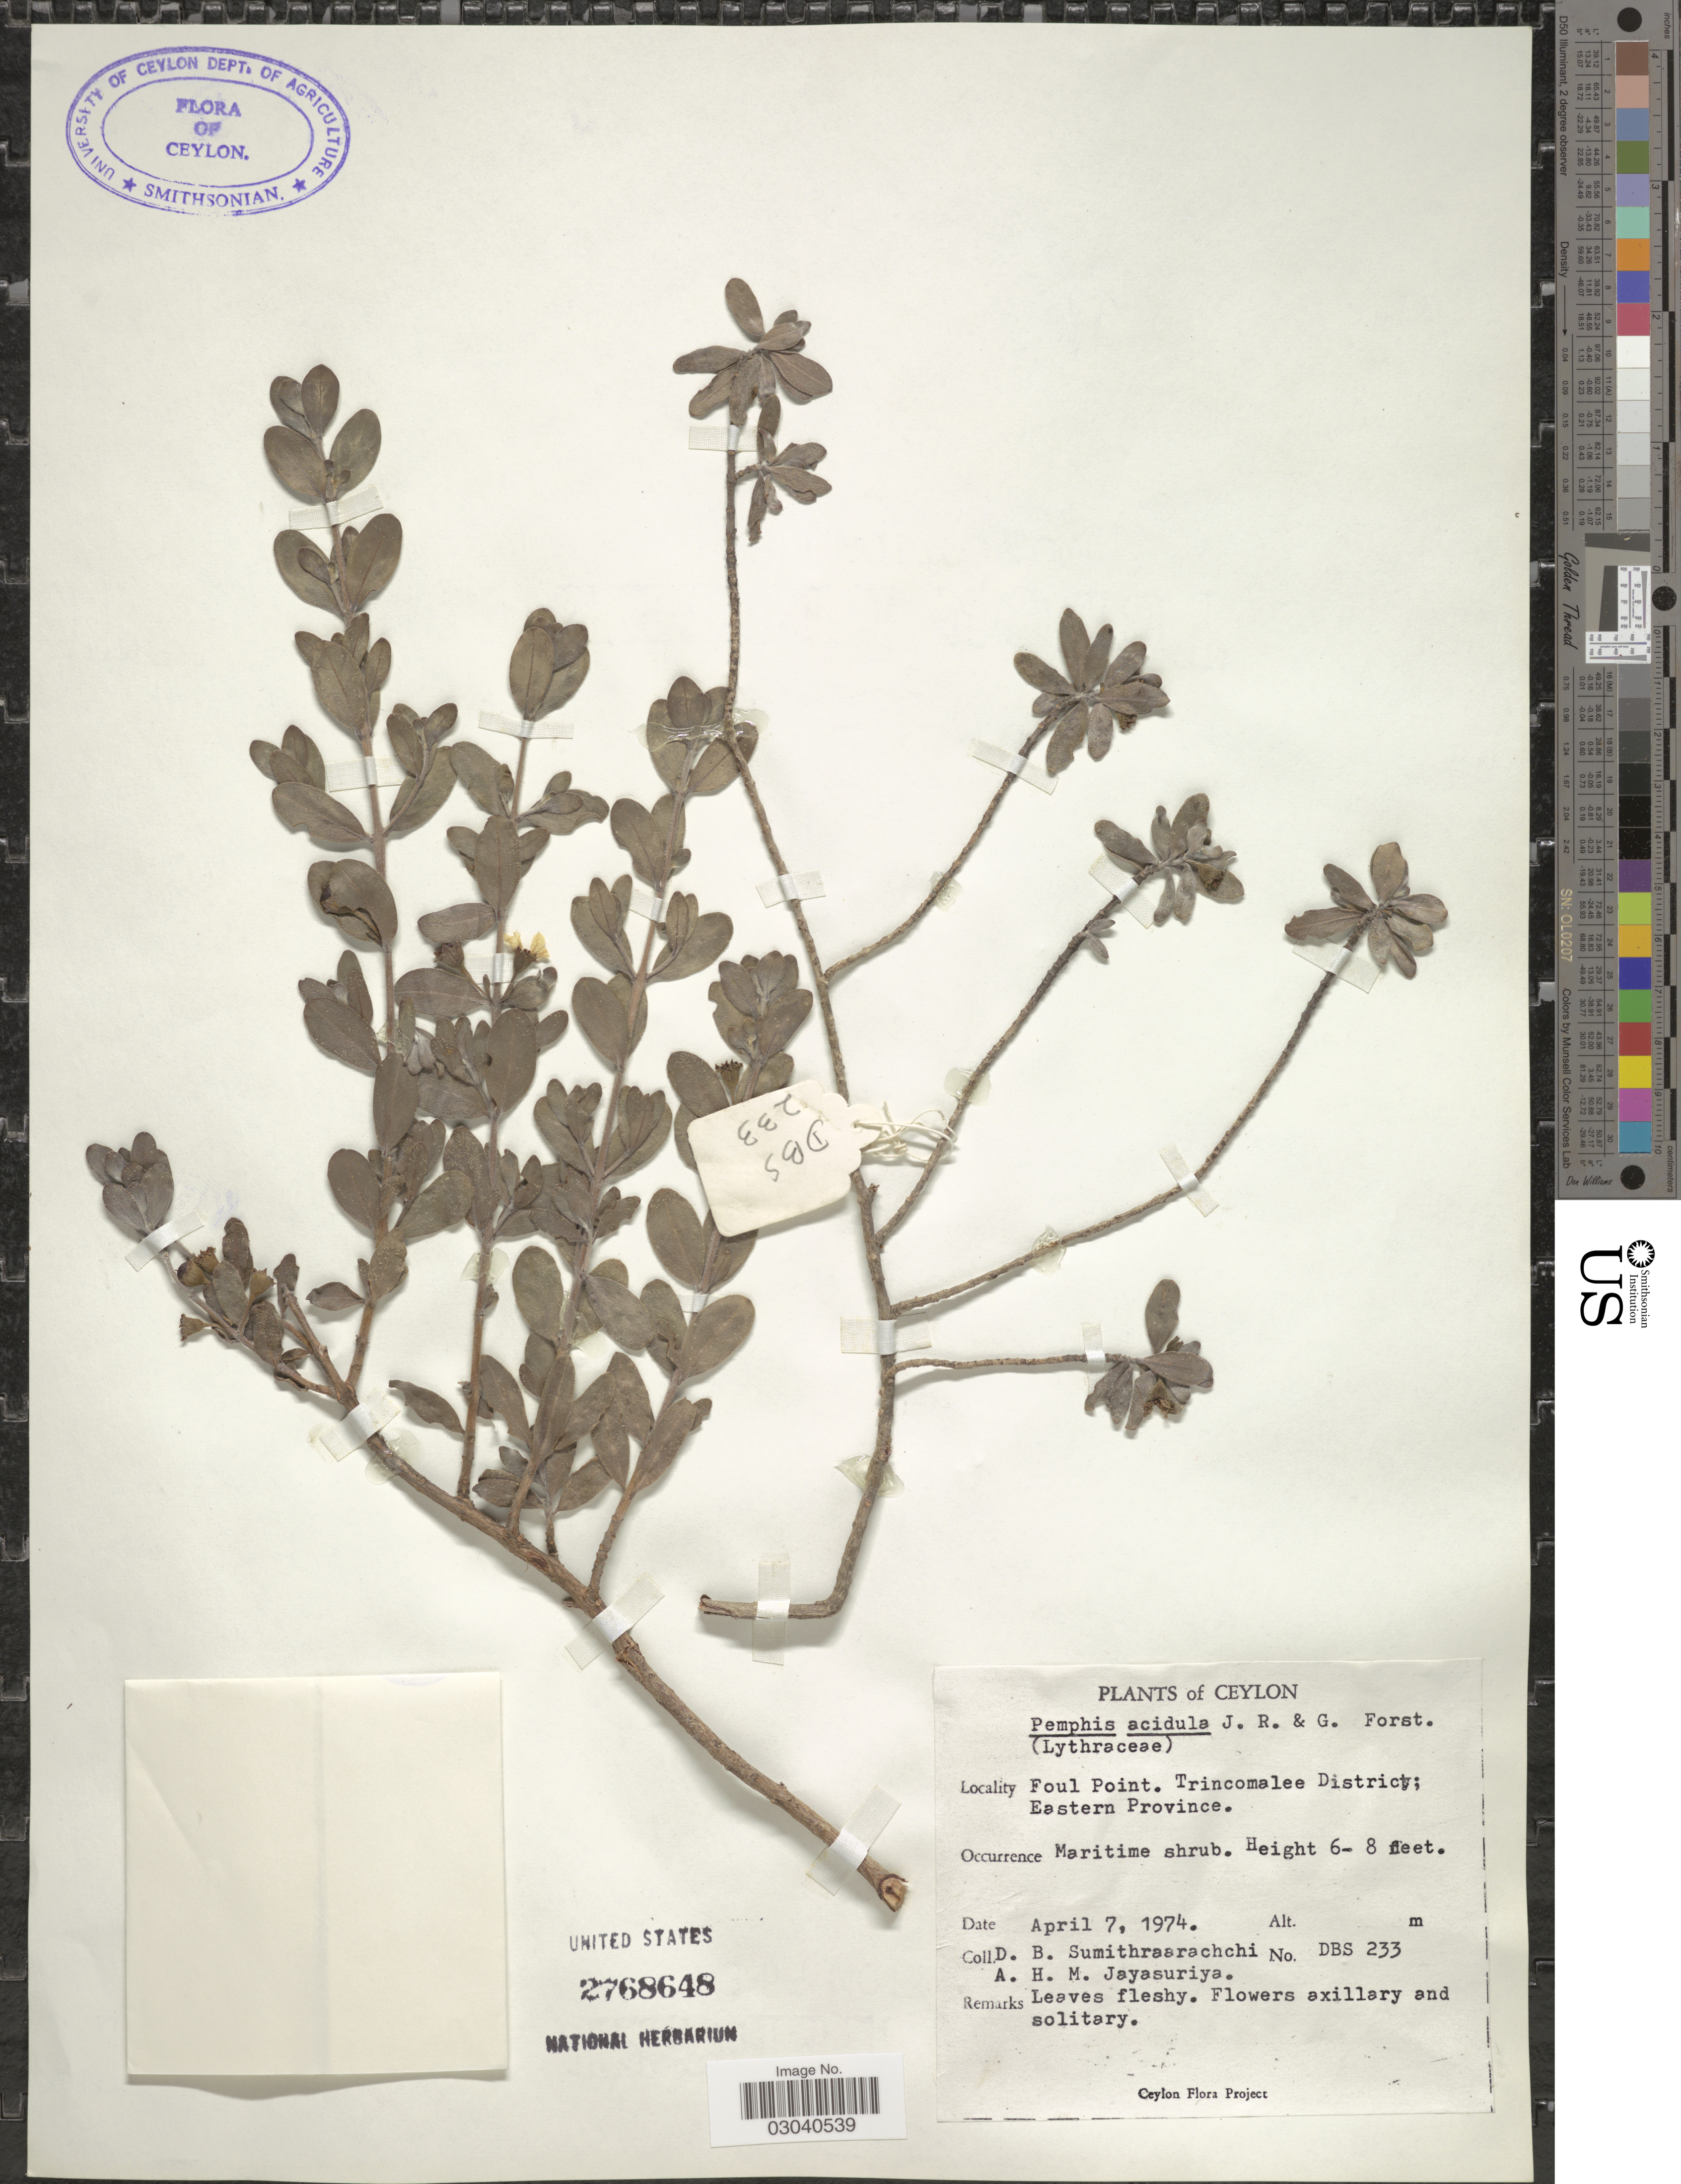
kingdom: Plantae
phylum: Tracheophyta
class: Magnoliopsida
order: Myrtales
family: Lythraceae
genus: Pemphis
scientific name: Pemphis acidula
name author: J.R. Forst. & G. Forst.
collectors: D. B. Sumithraarachchi & A. H. Jayasuriya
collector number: DBS233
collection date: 1974-04-07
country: Sri Lanka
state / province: Eastern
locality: Ceylon. Foul Point. Trincomalee District.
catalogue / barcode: US 2768648